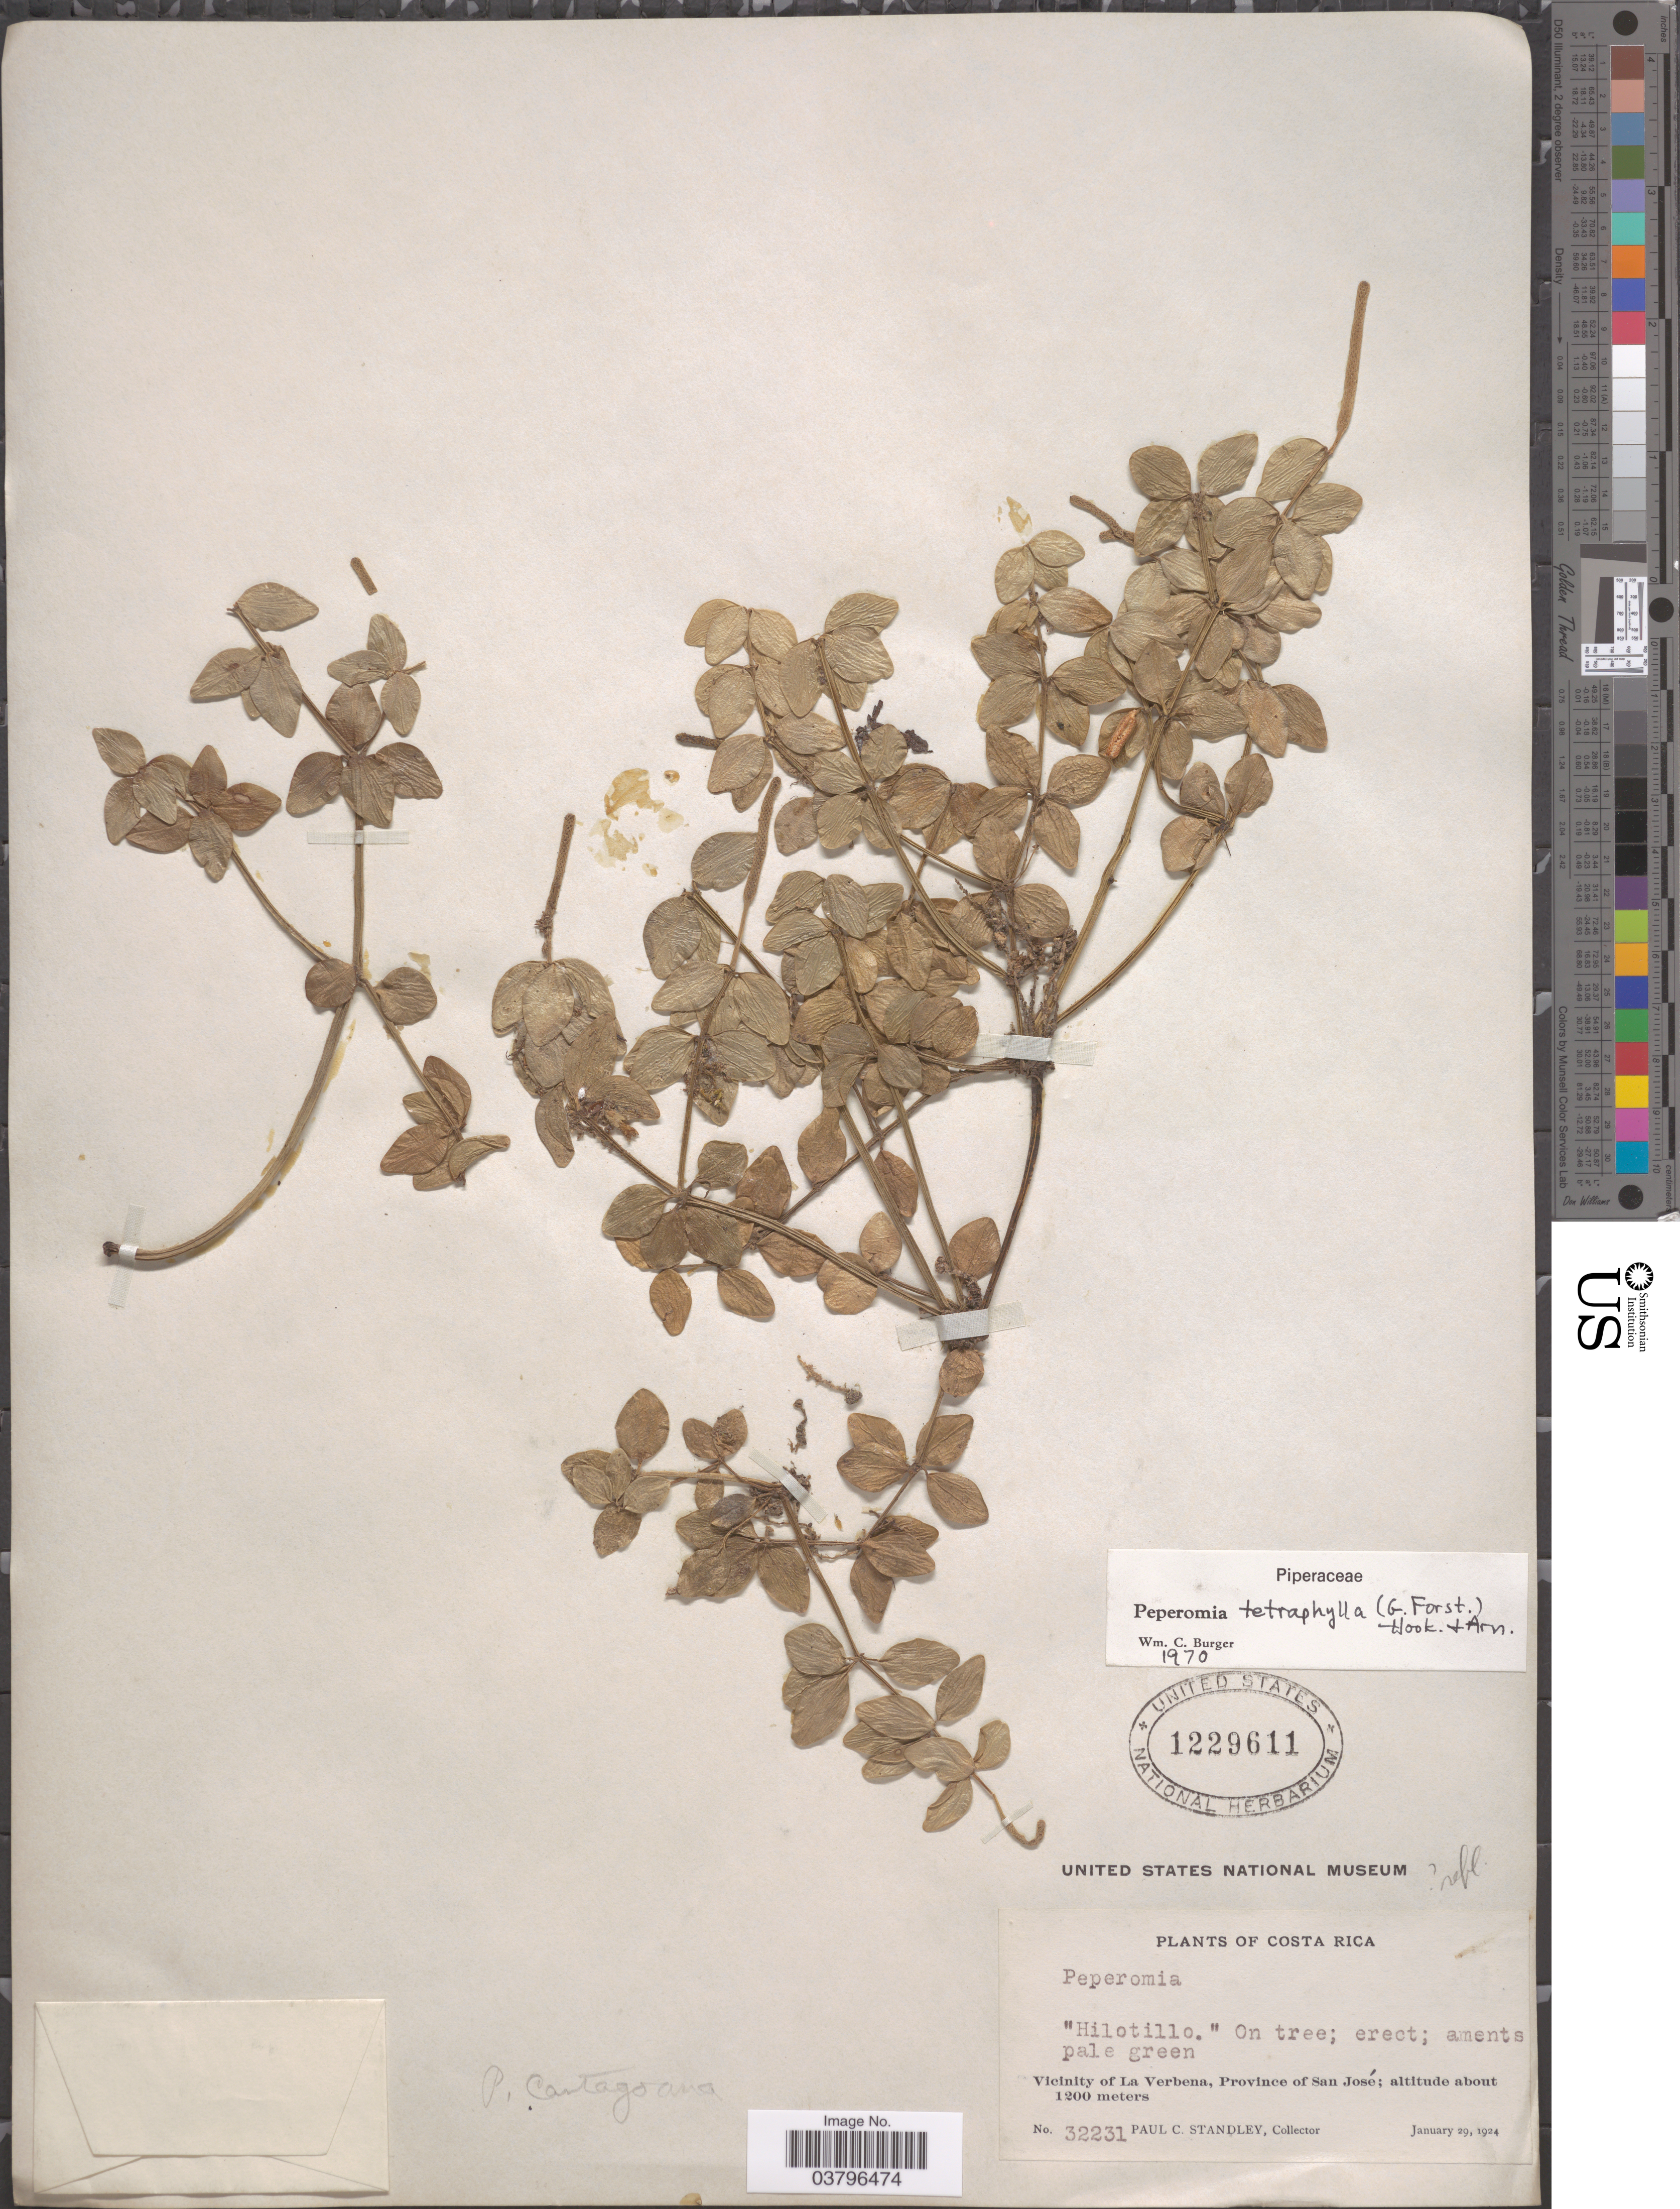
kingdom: Plantae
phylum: Tracheophyta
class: Magnoliopsida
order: Piperales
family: Piperaceae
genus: Peperomia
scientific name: Peperomia tetraphylla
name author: (G. Forst.) Hook. & Arn.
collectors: P. C. Standley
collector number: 32231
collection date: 1924-01-29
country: Costa Rica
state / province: San José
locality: Vicinity of La Verbena.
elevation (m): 1200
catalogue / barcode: US 1229611